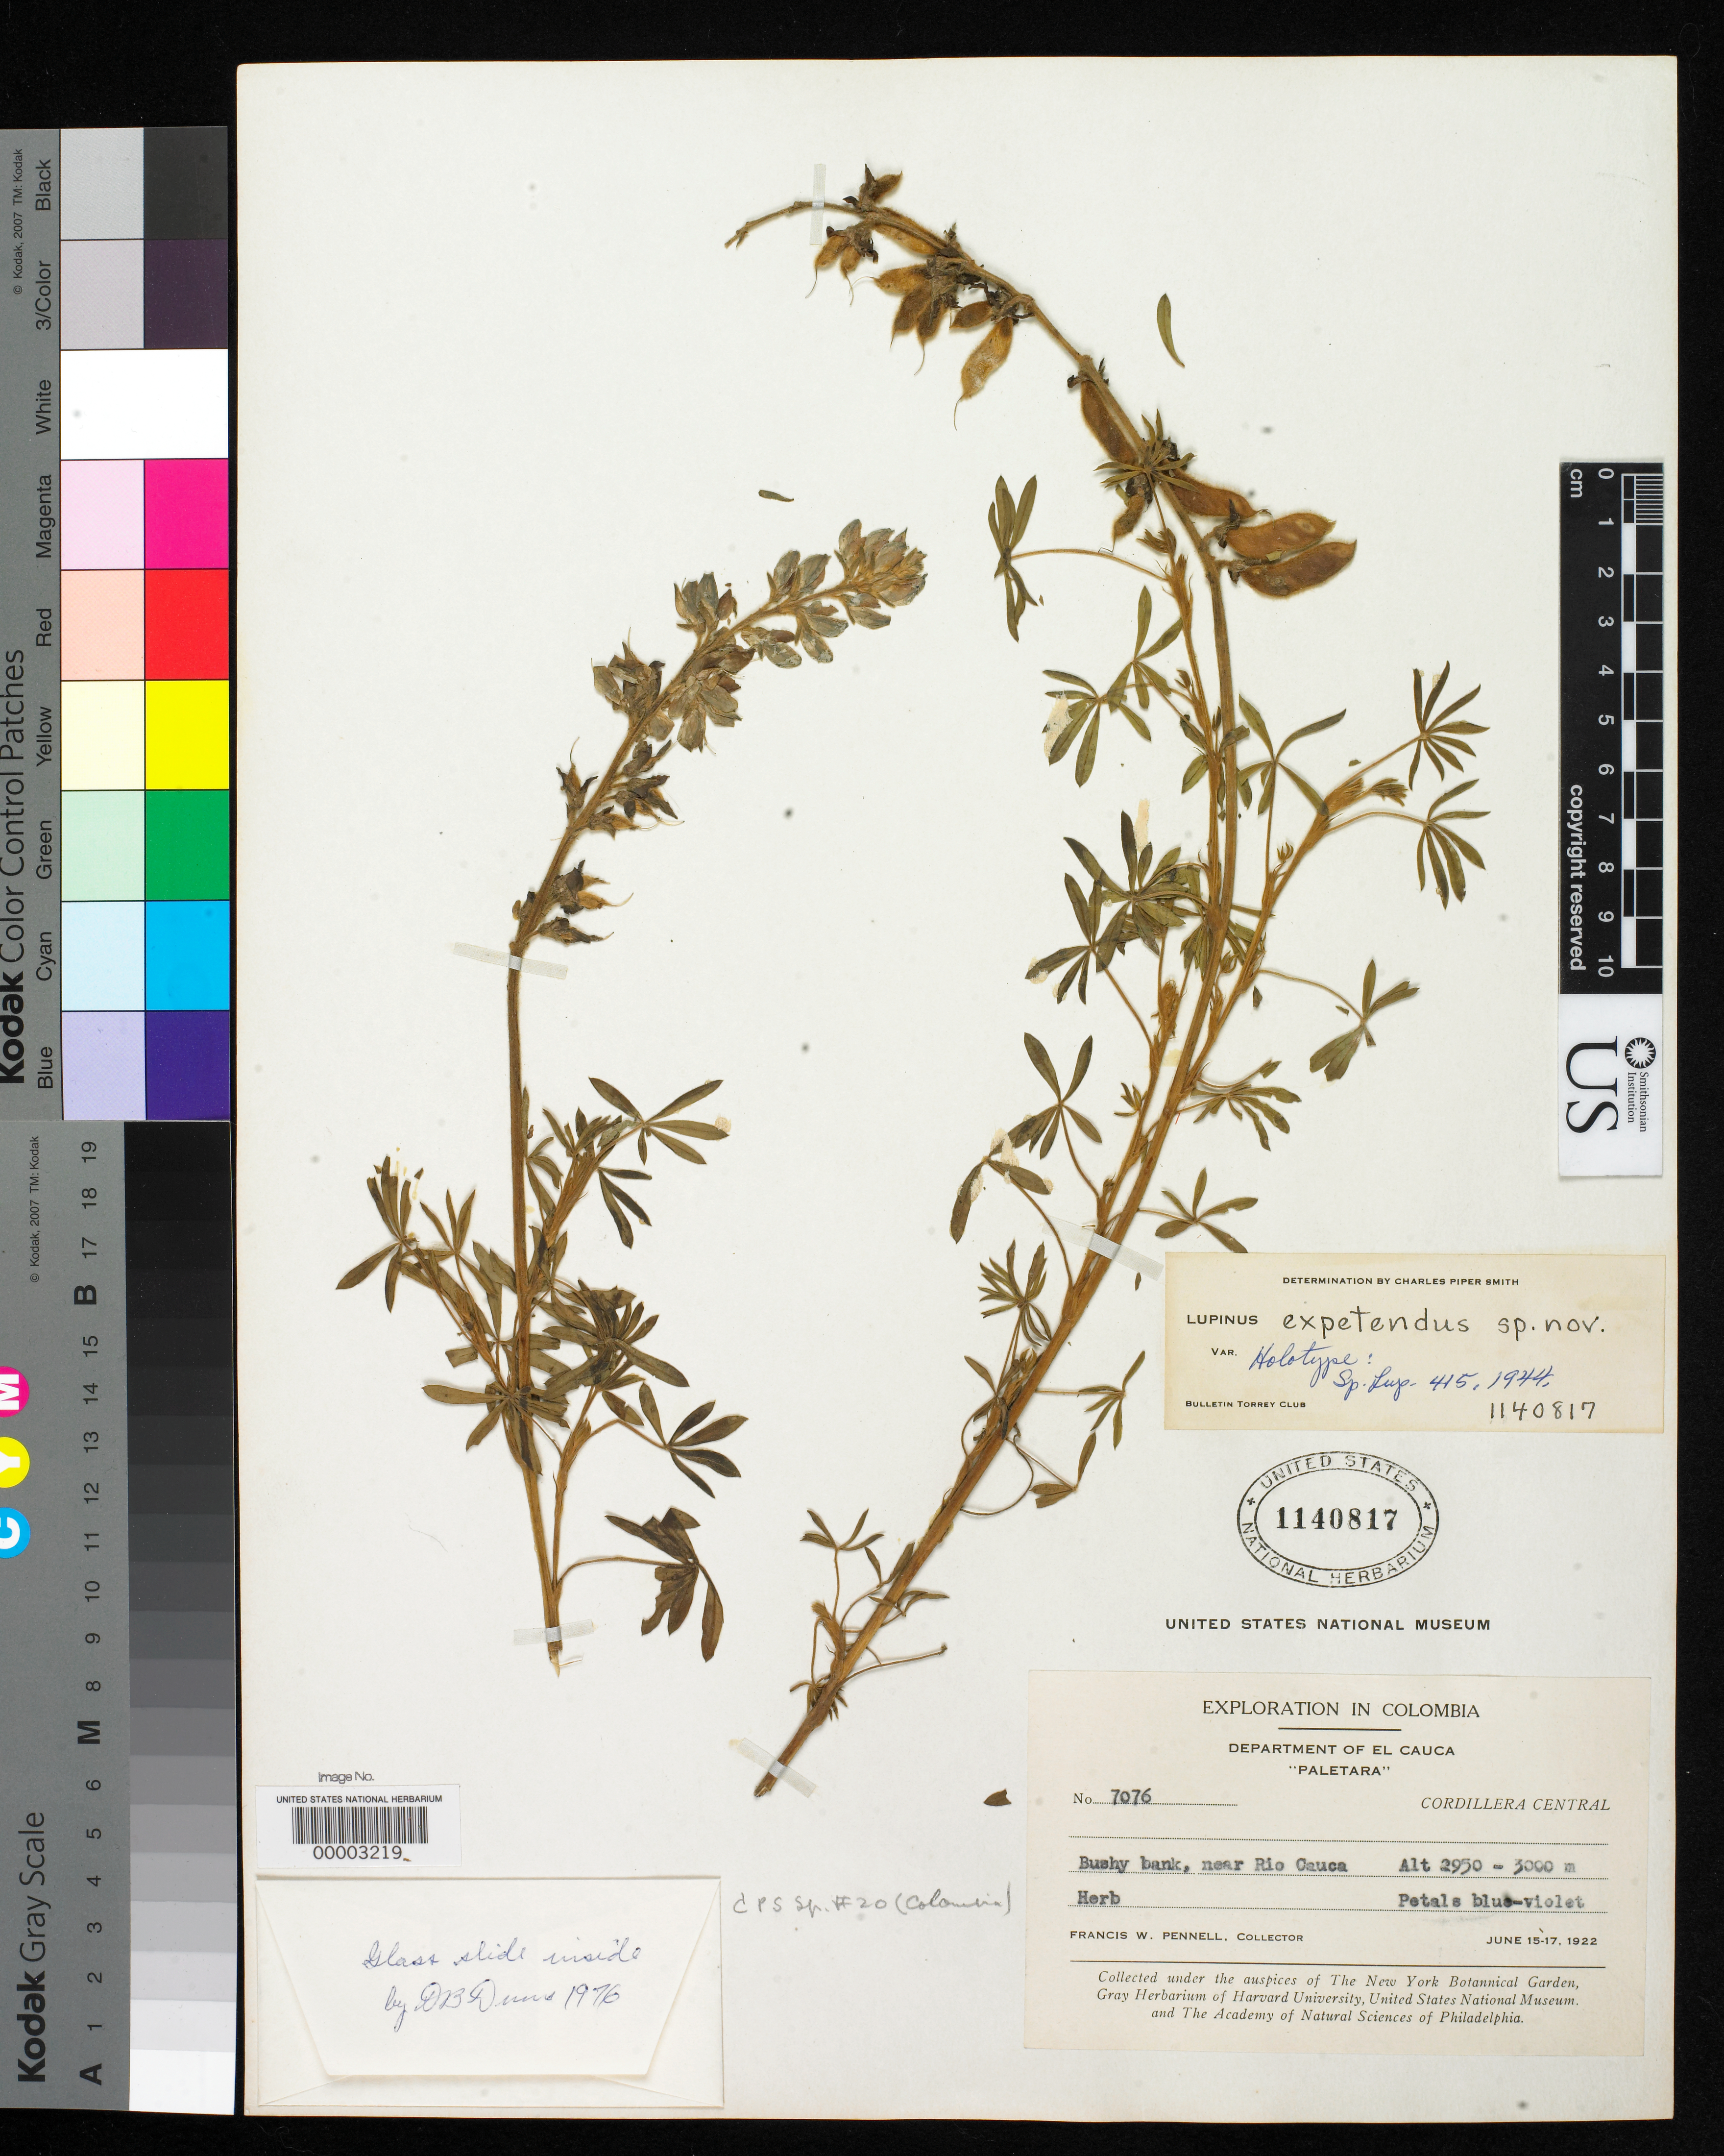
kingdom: Plantae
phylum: Tracheophyta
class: Magnoliopsida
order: Fabales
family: Fabaceae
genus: Lupinus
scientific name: Lupinus expetendus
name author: C.P. Sm.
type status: Holotype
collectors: F. W. Pennell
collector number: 7076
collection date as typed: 15 Jun 1922 to 17 Jun 1922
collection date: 1922-06-15/1922-06-17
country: Colombia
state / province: Cauca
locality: Near Rio Cauca.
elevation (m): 2950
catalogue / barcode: US 1140817